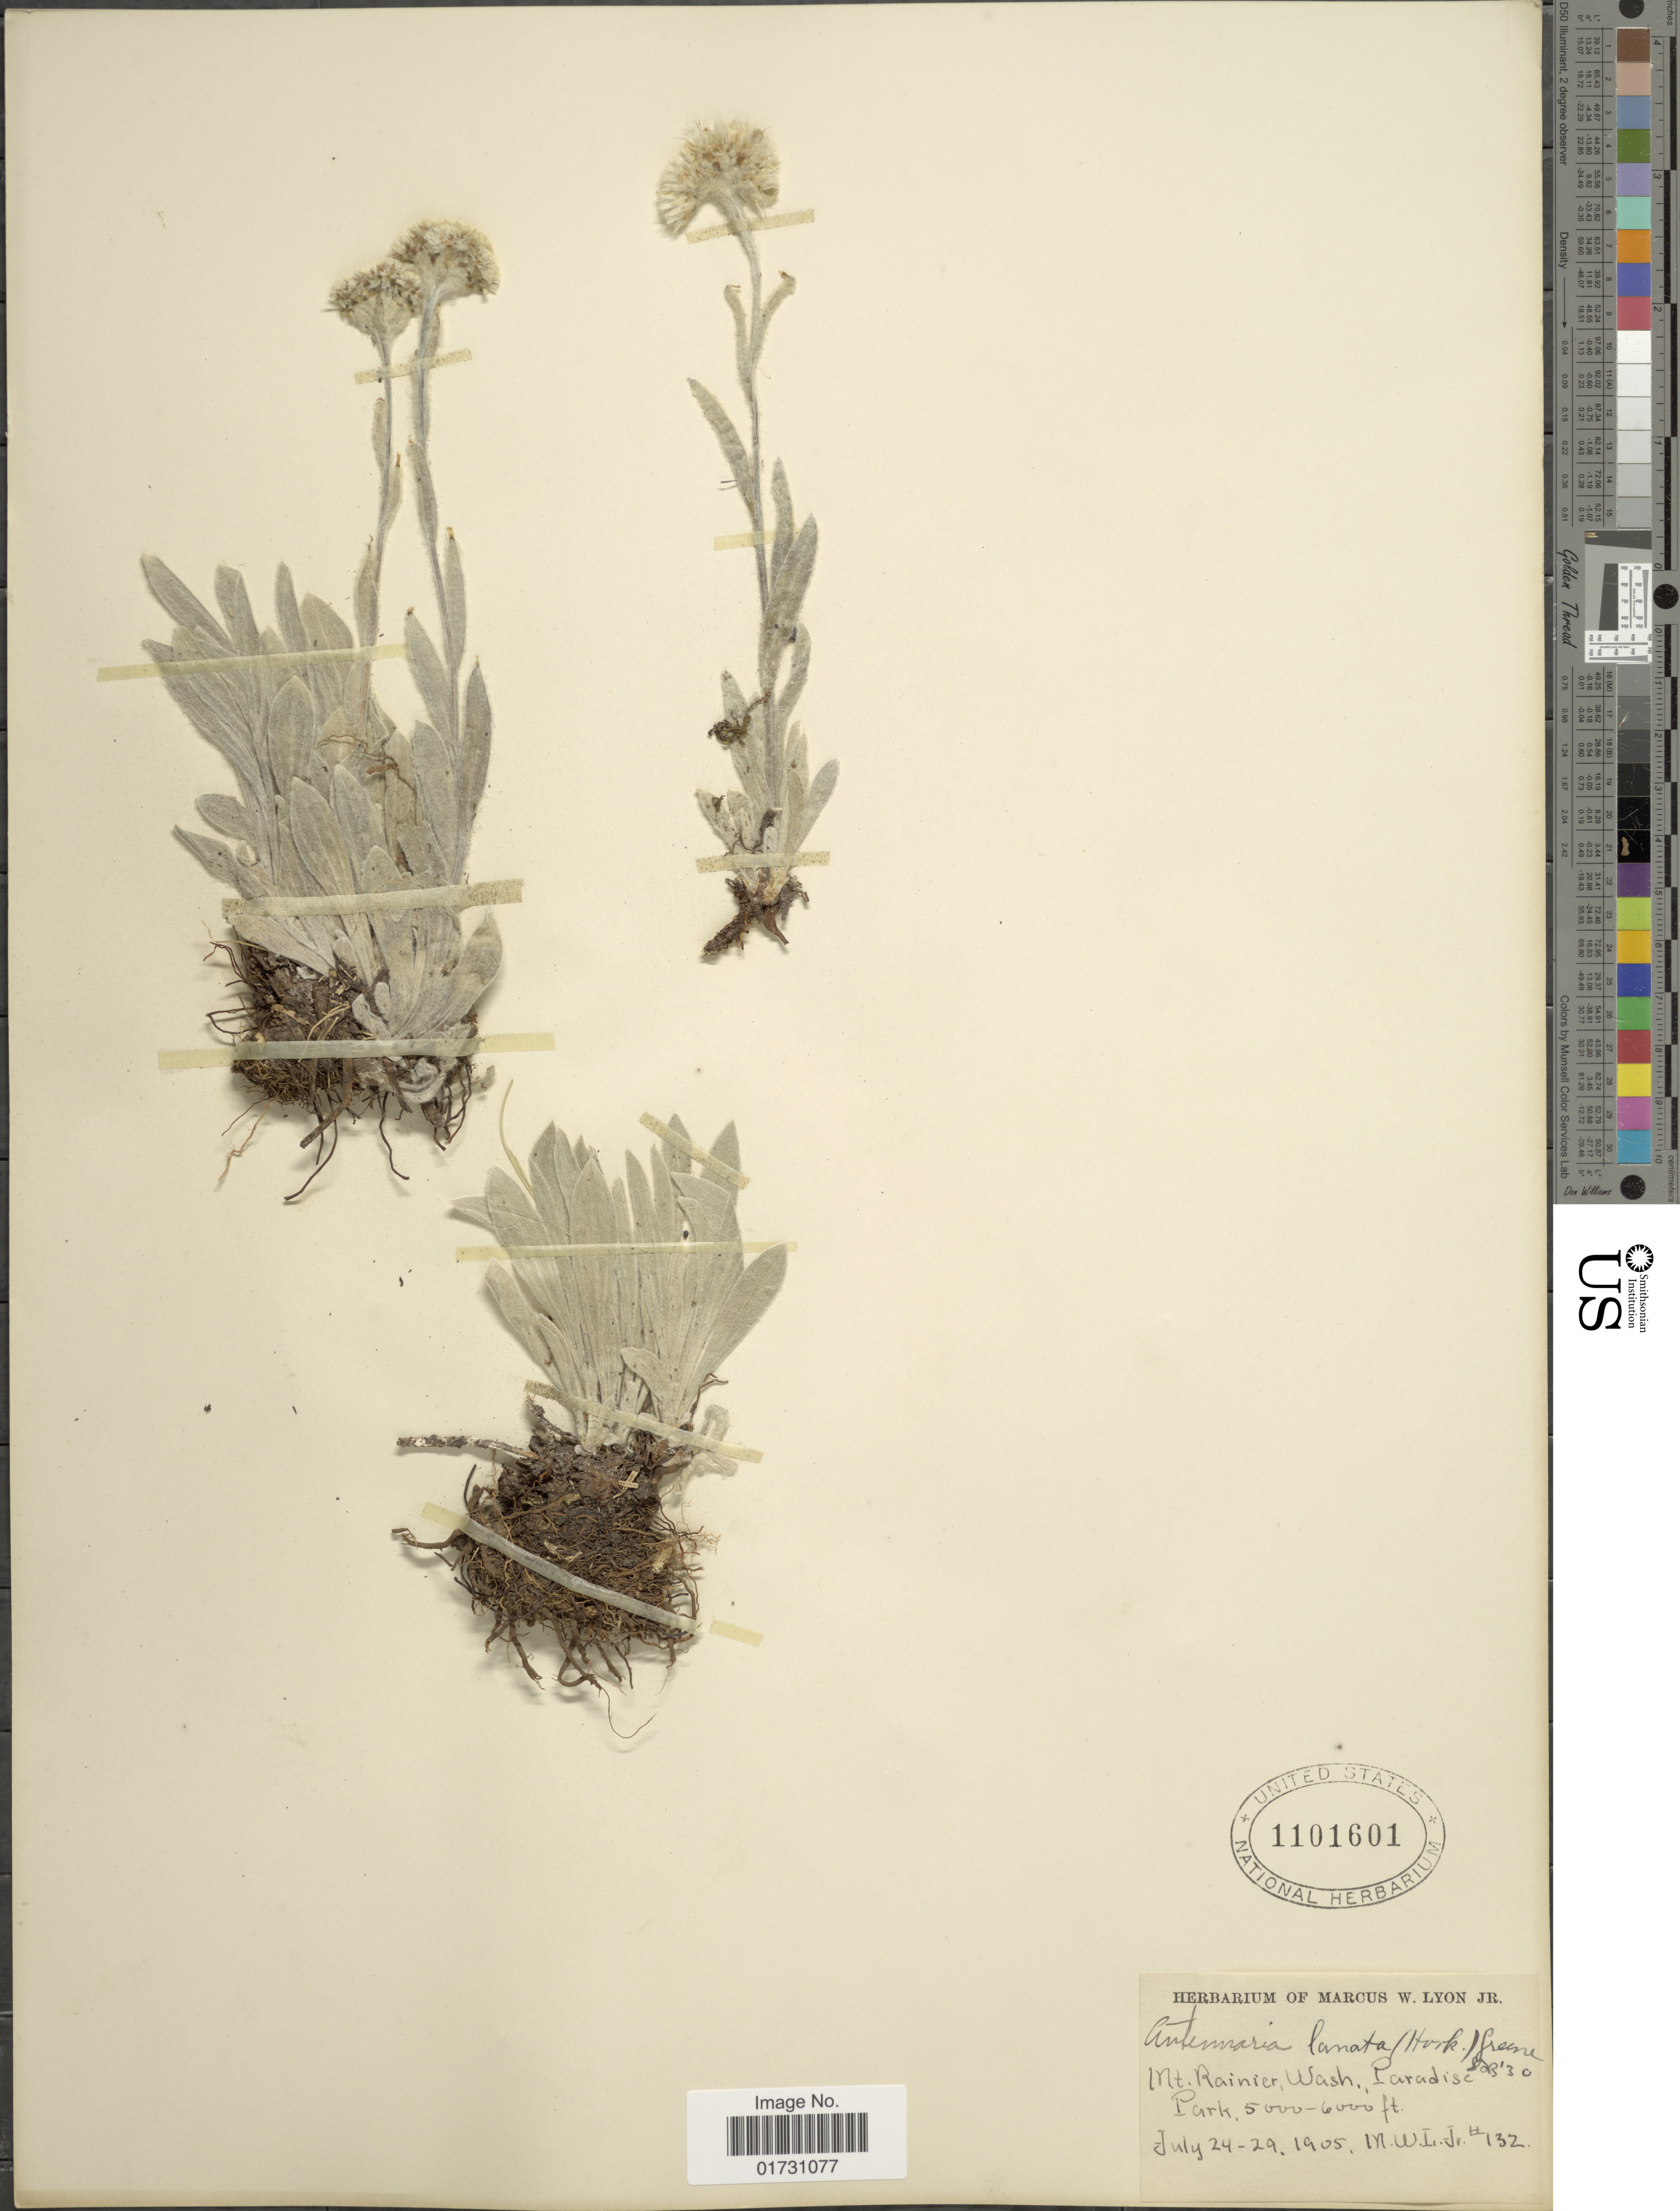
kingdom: Plantae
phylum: Tracheophyta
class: Magnoliopsida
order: Asterales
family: Asteraceae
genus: Antennaria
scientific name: Antennaria lanata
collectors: M. W. Lyon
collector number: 132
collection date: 1905-07-24/1905-07-29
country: United States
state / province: Washington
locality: Mt. Rainier, Wash., Paradise Park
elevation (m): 1524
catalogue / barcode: US 1101601